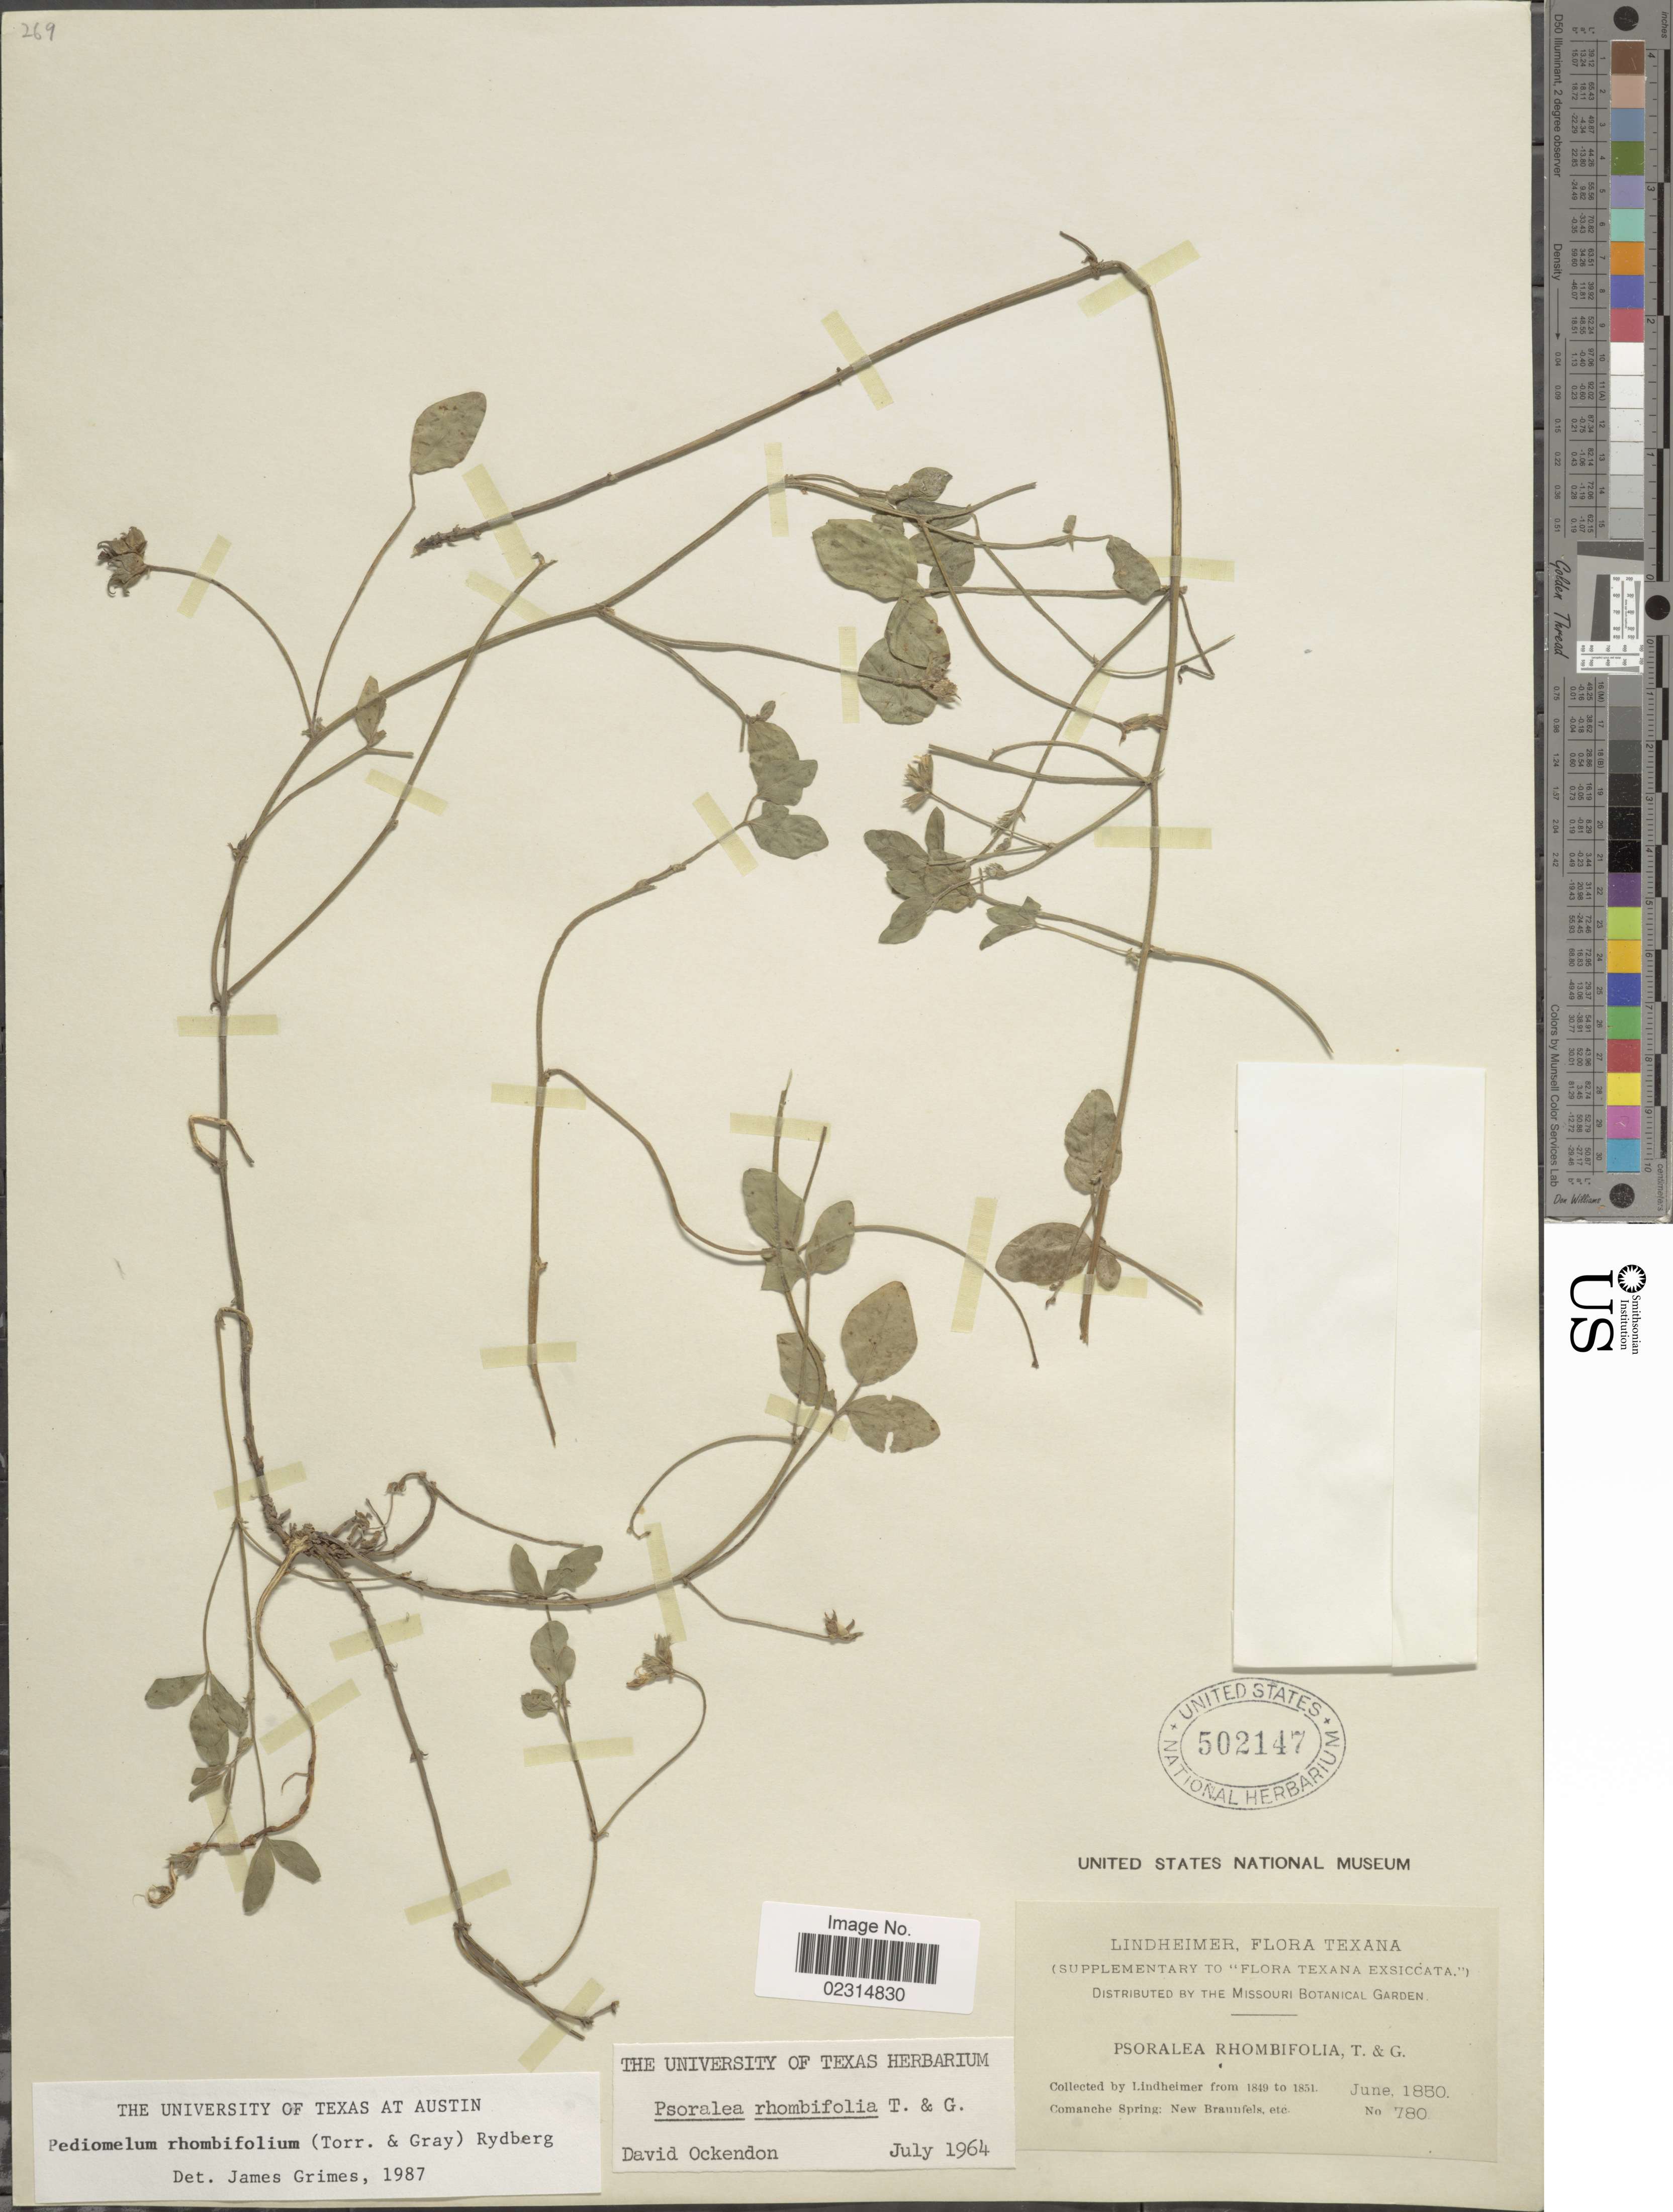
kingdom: Plantae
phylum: Tracheophyta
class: Magnoliopsida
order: Fabales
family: Fabaceae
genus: Pediomelum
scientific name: Pediomelum rhombifolium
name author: (Torr. & A. Gray) Rydb.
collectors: -. Lindheimer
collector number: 780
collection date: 1850-06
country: United States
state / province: Texas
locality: Comanche Spring: New Braunfeld, etc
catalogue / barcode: US 502147